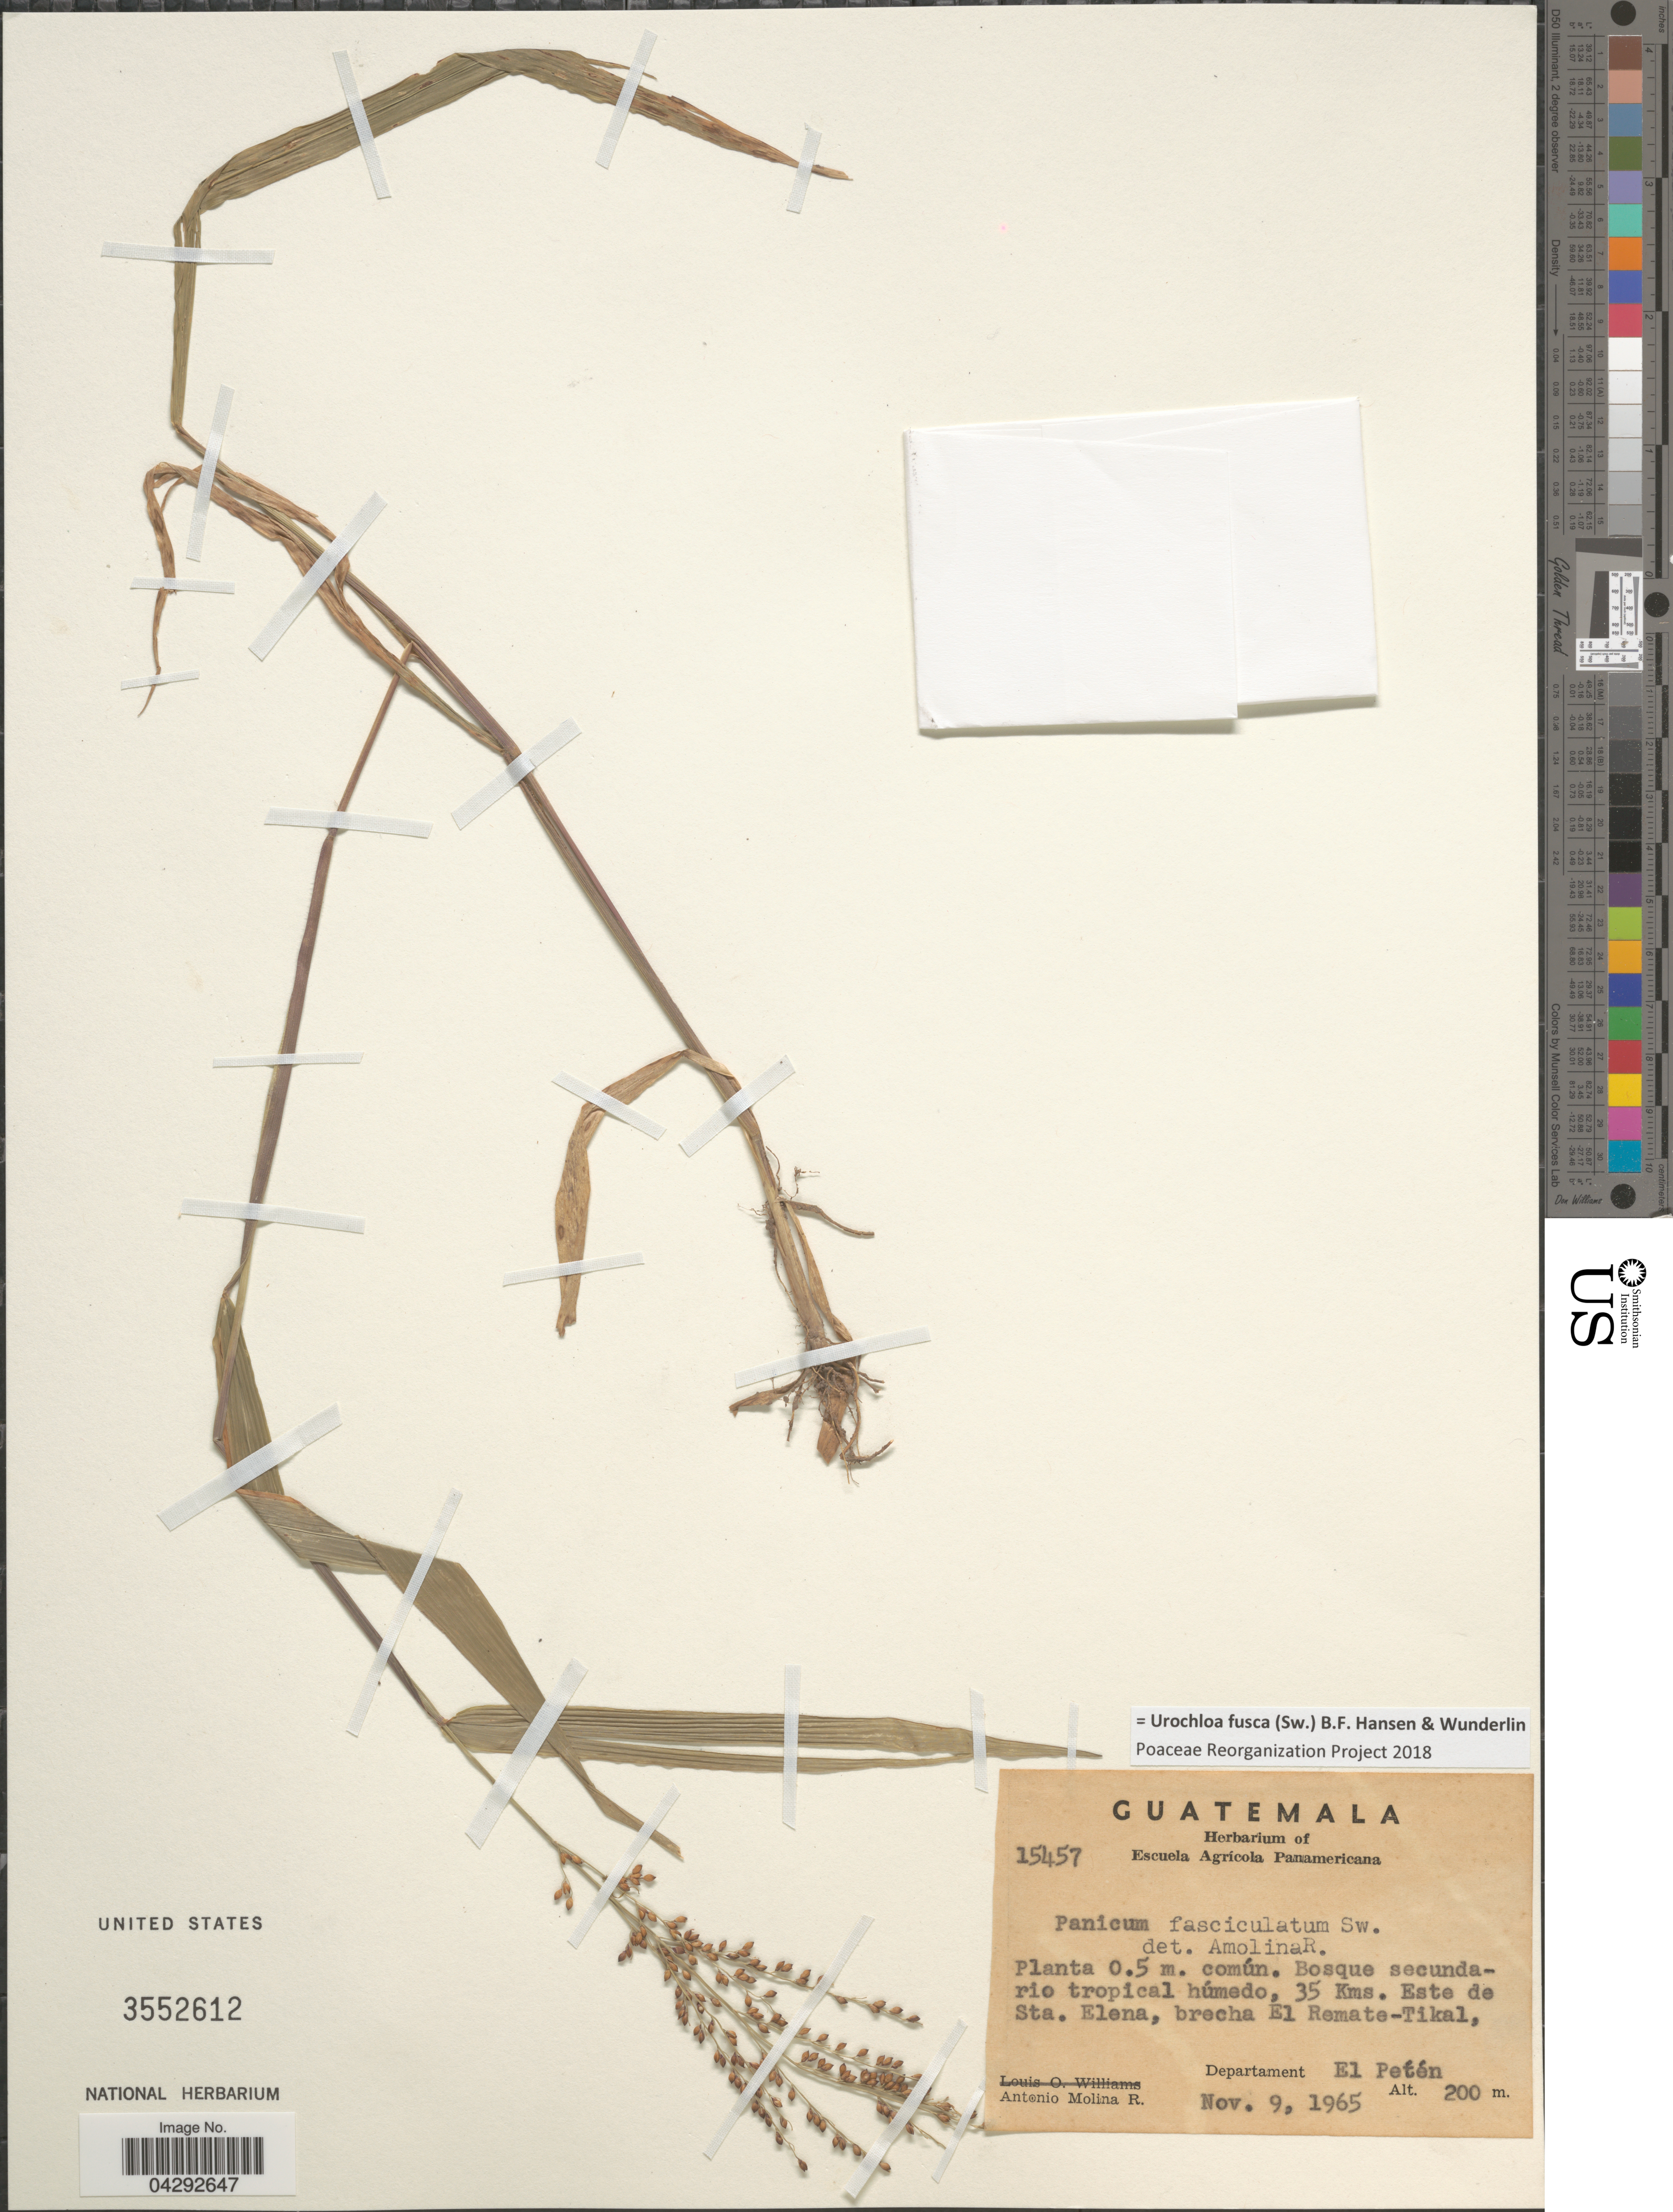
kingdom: Plantae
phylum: Tracheophyta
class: Liliopsida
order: Poales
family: Poaceae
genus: Urochloa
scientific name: Urochloa fusca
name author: (Sw.) B.F. Hansen & Wunderlin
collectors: A. Molina R.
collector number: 15457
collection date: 1965-11-09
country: Guatemala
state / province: El Peten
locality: Bosque secundario tropical húmedo, 35 Kms. Este de Sta. Elena, brecha El Remate-Tikal, Departament El Petén.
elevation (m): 200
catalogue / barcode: US 3552612